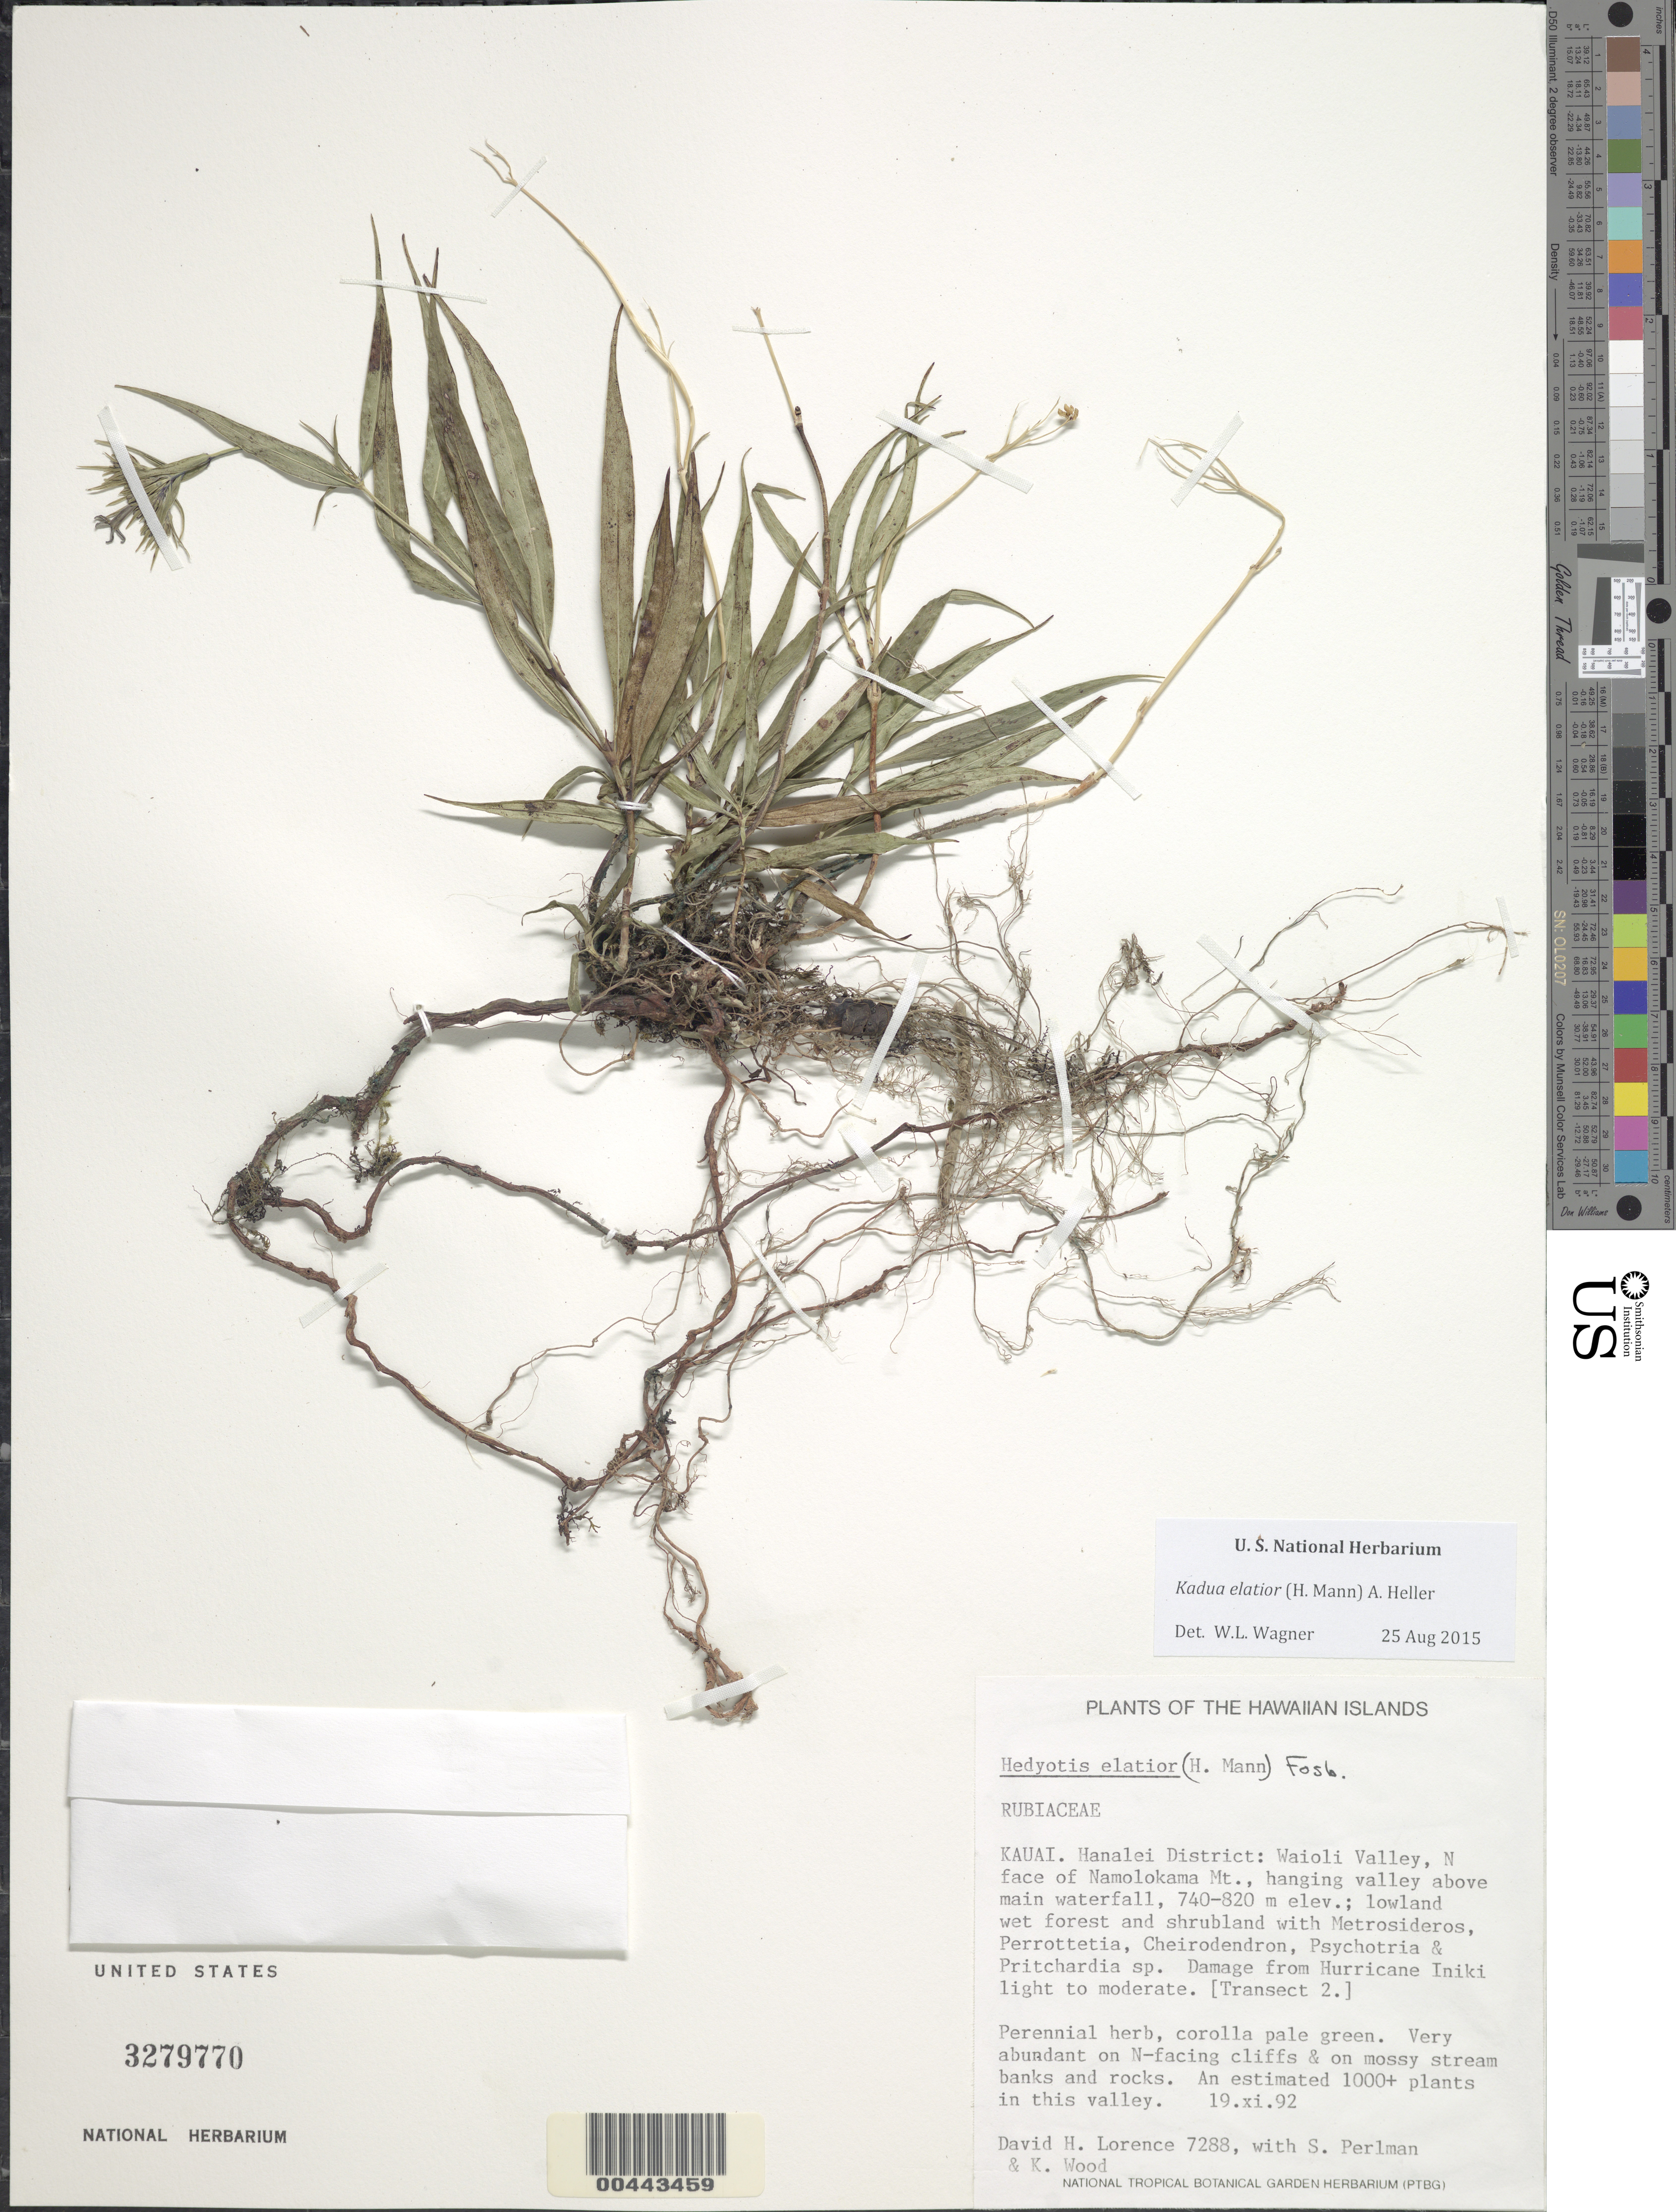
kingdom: Plantae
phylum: Tracheophyta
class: Magnoliopsida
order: Gentianales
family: Rubiaceae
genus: Kadua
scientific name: Kadua elatior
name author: (H. Mann) A. Heller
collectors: D. Lorence, S. P. Perlman & K. Wood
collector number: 7288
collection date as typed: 19 Nov 1992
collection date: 1992-11-19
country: United States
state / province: Hawaii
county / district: Kauai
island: Kaua'i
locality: Hanalei District, Waioli Valley, N face of Namolokama Mt., hanging valley above main waterfall, Transect 2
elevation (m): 740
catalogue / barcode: US 3279770